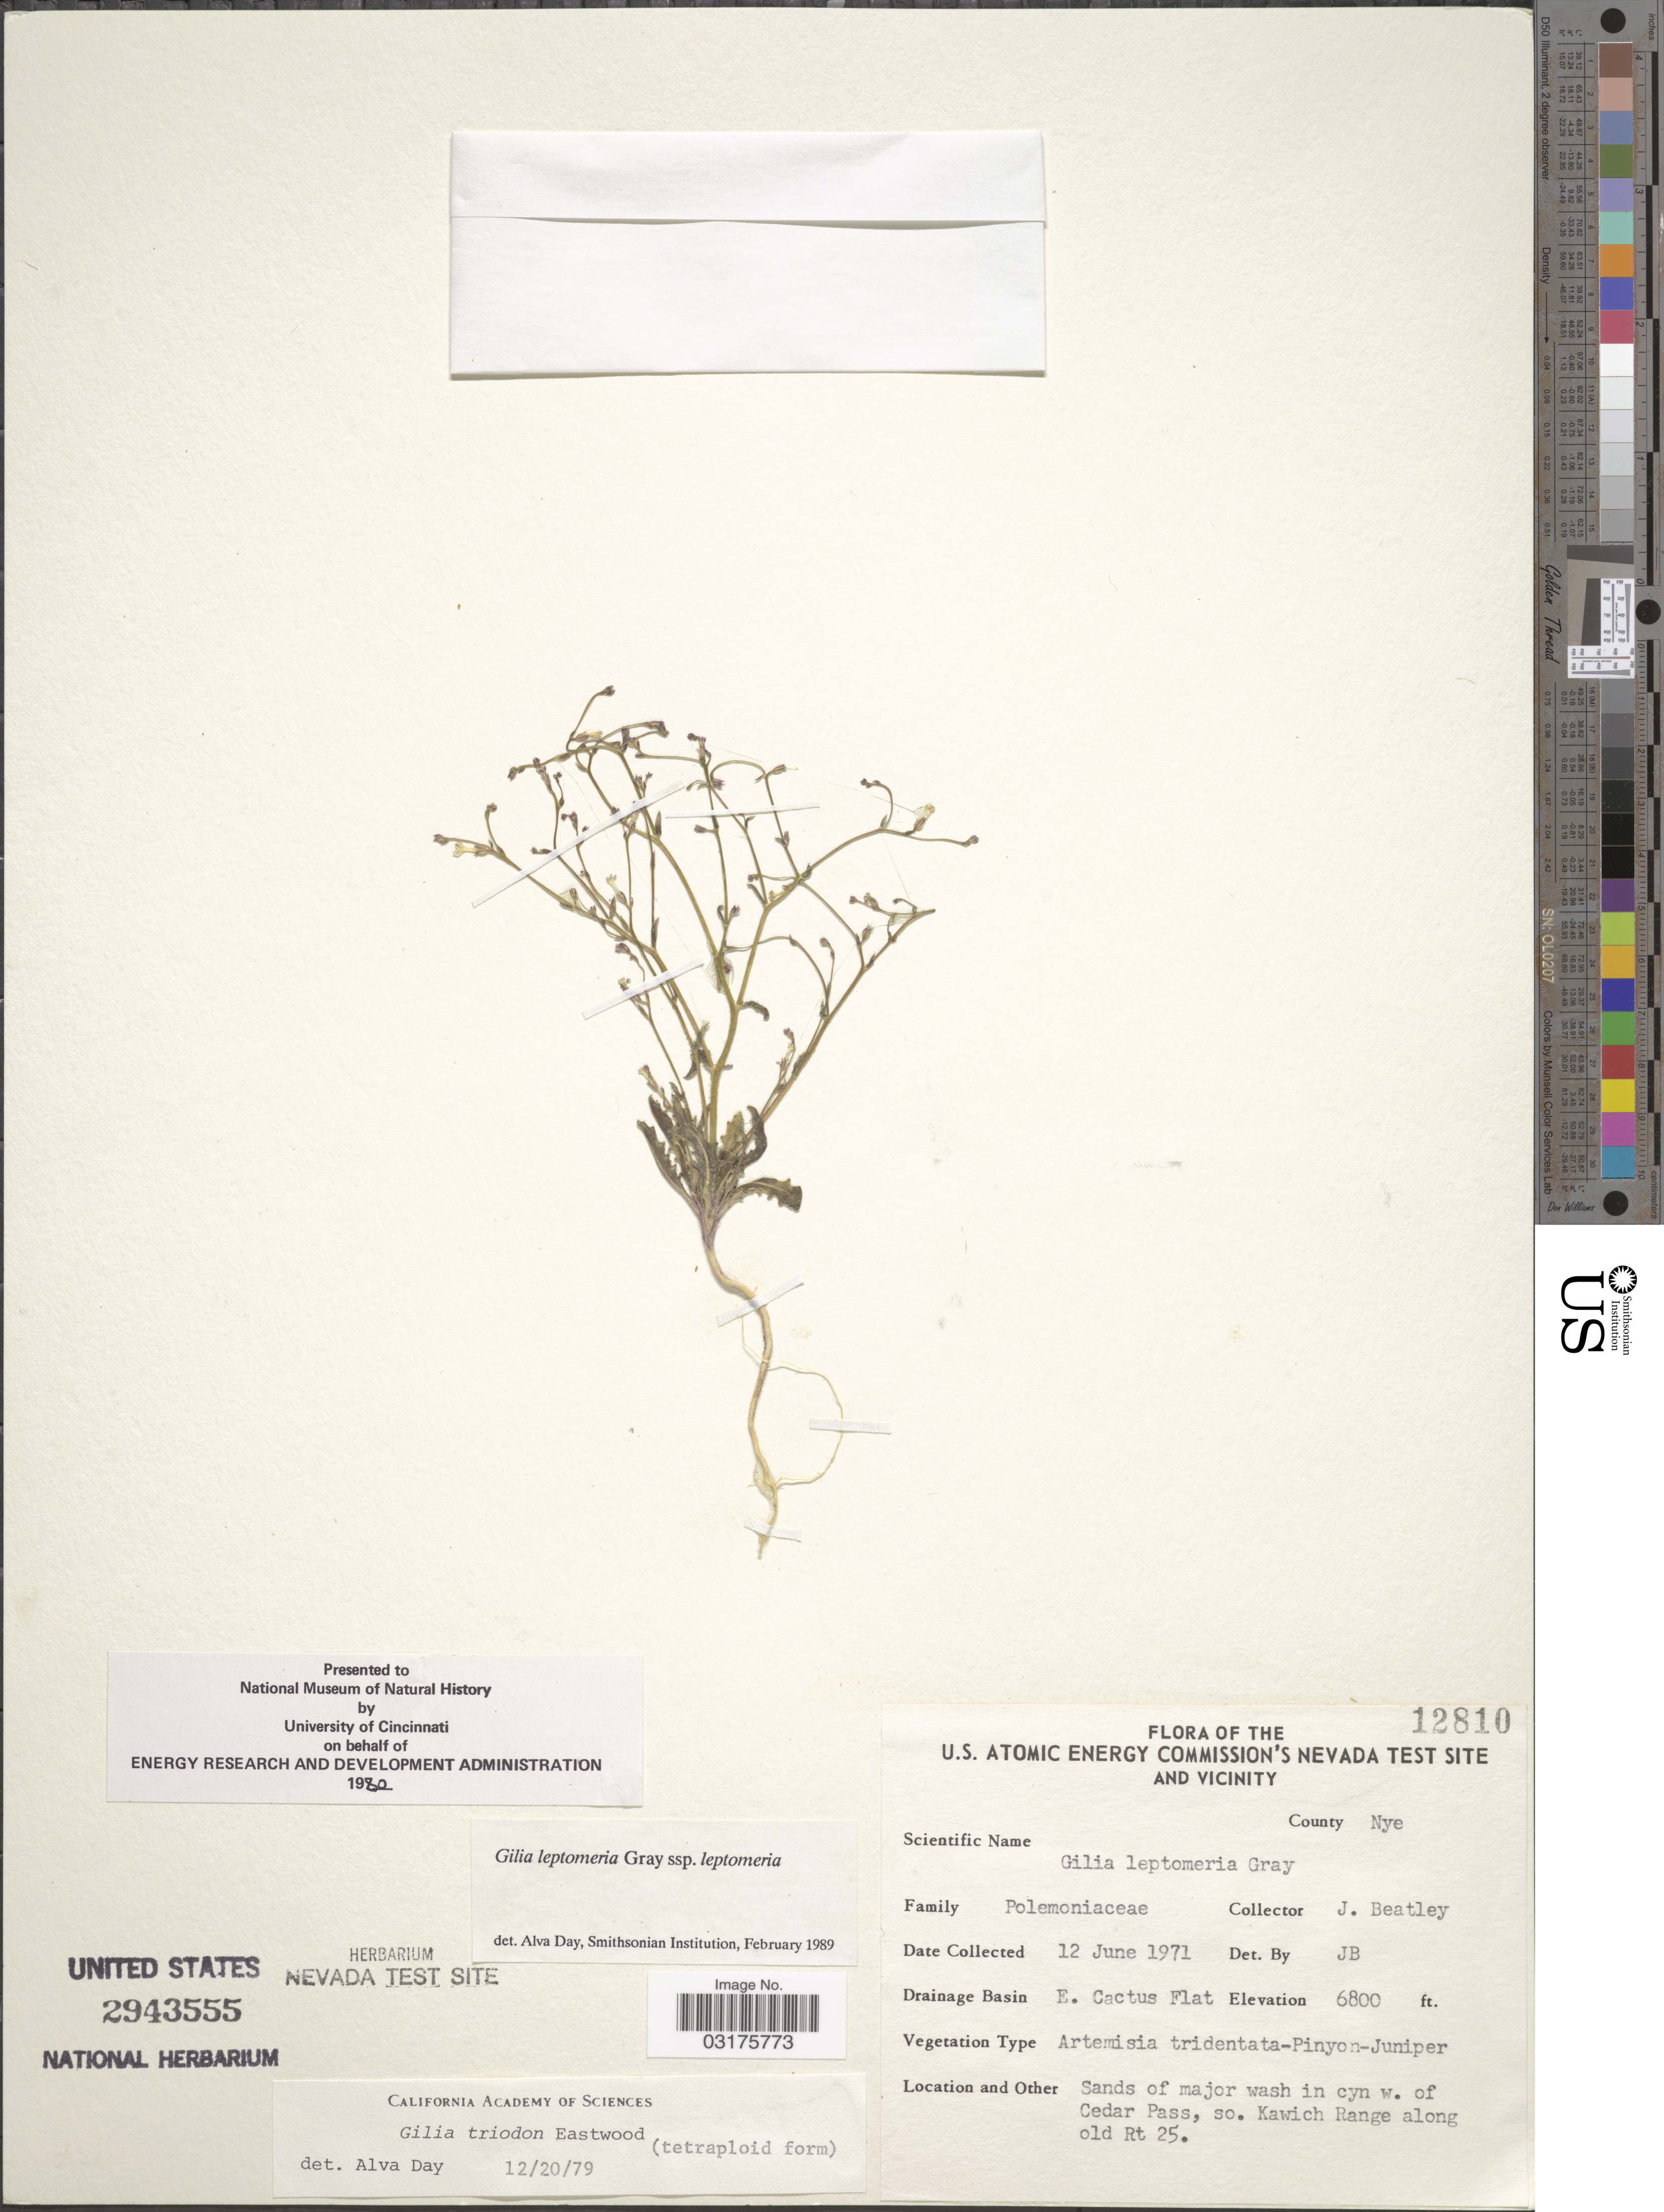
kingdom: Plantae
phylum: Tracheophyta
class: Magnoliopsida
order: Ericales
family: Polemoniaceae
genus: Aliciella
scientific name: Aliciella leptomeria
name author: (A. Gray) J.M. Porter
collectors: J. C. Beatley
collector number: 12810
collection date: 1971-06-12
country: United States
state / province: Nevada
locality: The U.S. Atomic Energy Commission's Nevada Test Site and Vicinity. County Nye. Drainage Basin E. Cactus Flat. Sands of major wash in cyn w. of Cedar Pass, so. Kawich Range along old Rt 25.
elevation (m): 2073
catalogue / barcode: US 2943555